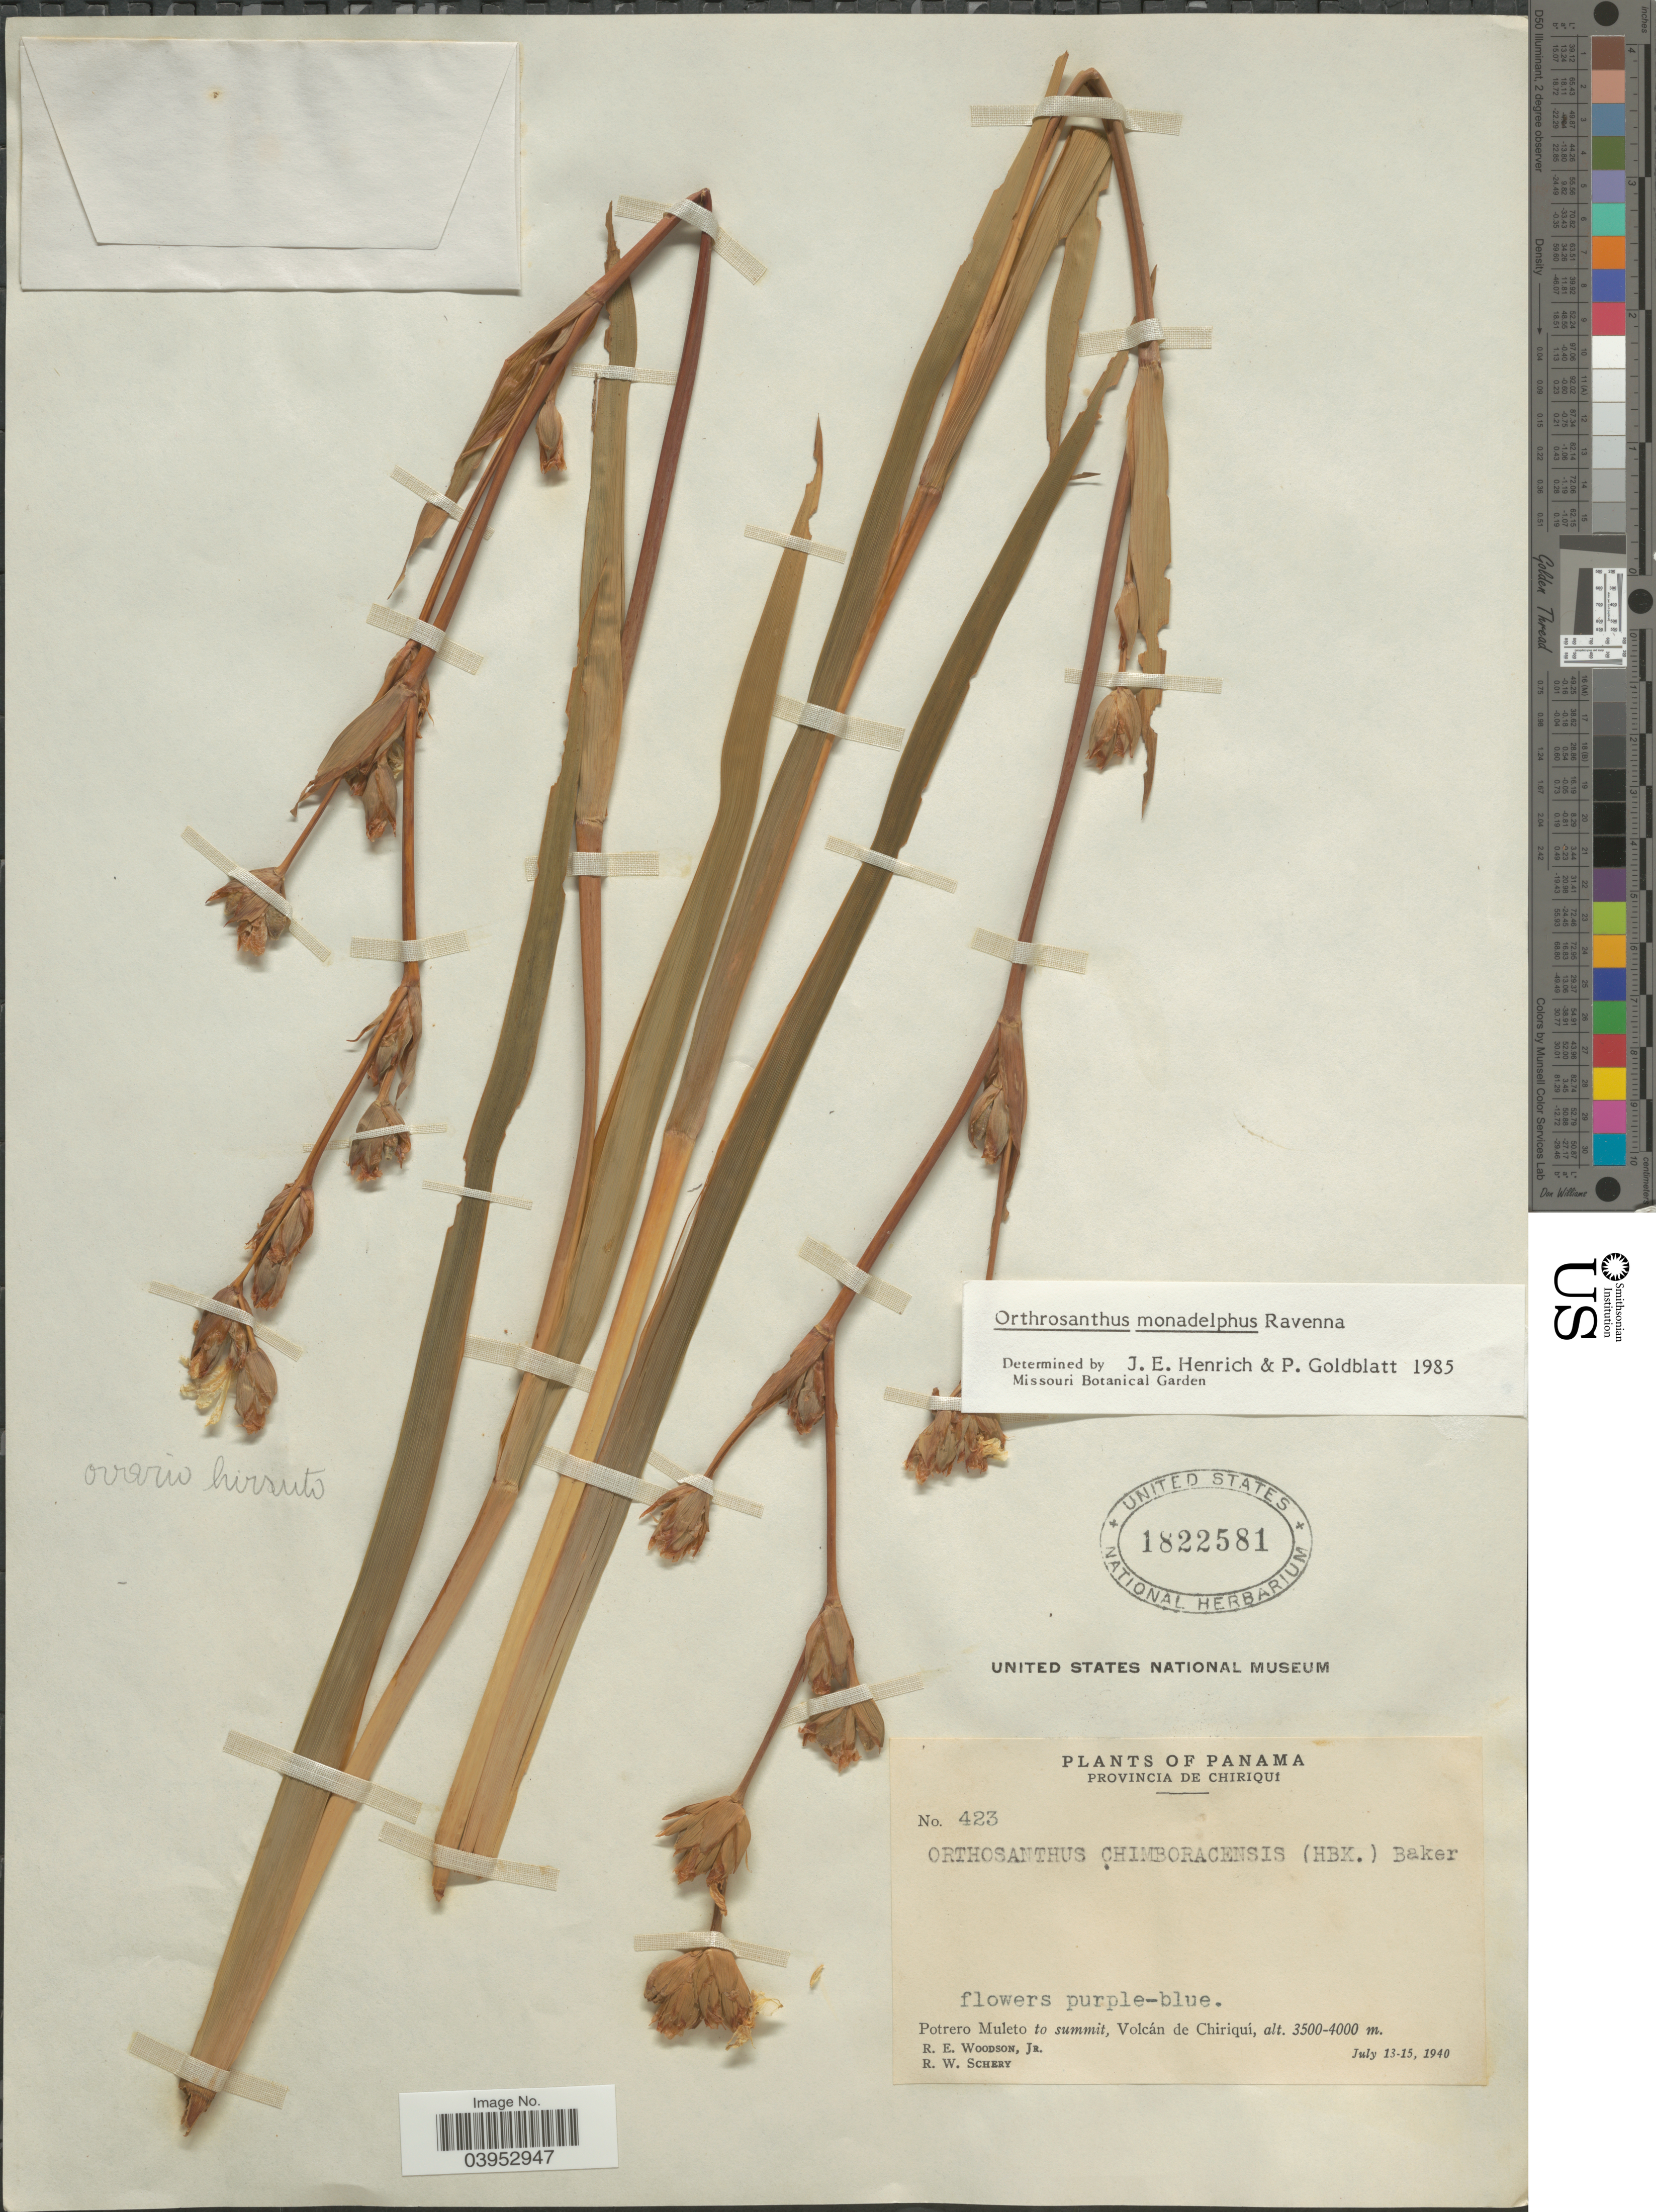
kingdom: Plantae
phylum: Tracheophyta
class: Liliopsida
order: Asparagales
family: Iridaceae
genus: Orthrosanthus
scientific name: Orthrosanthus monadelphus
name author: Ravenna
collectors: R. Woods & R. W. Schery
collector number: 423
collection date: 1940-07-13/1940-07-15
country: Panama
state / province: Chiriqui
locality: Potrero Muleto to summit, Volcán de Chiriquí.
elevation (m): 3500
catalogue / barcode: US 1822581